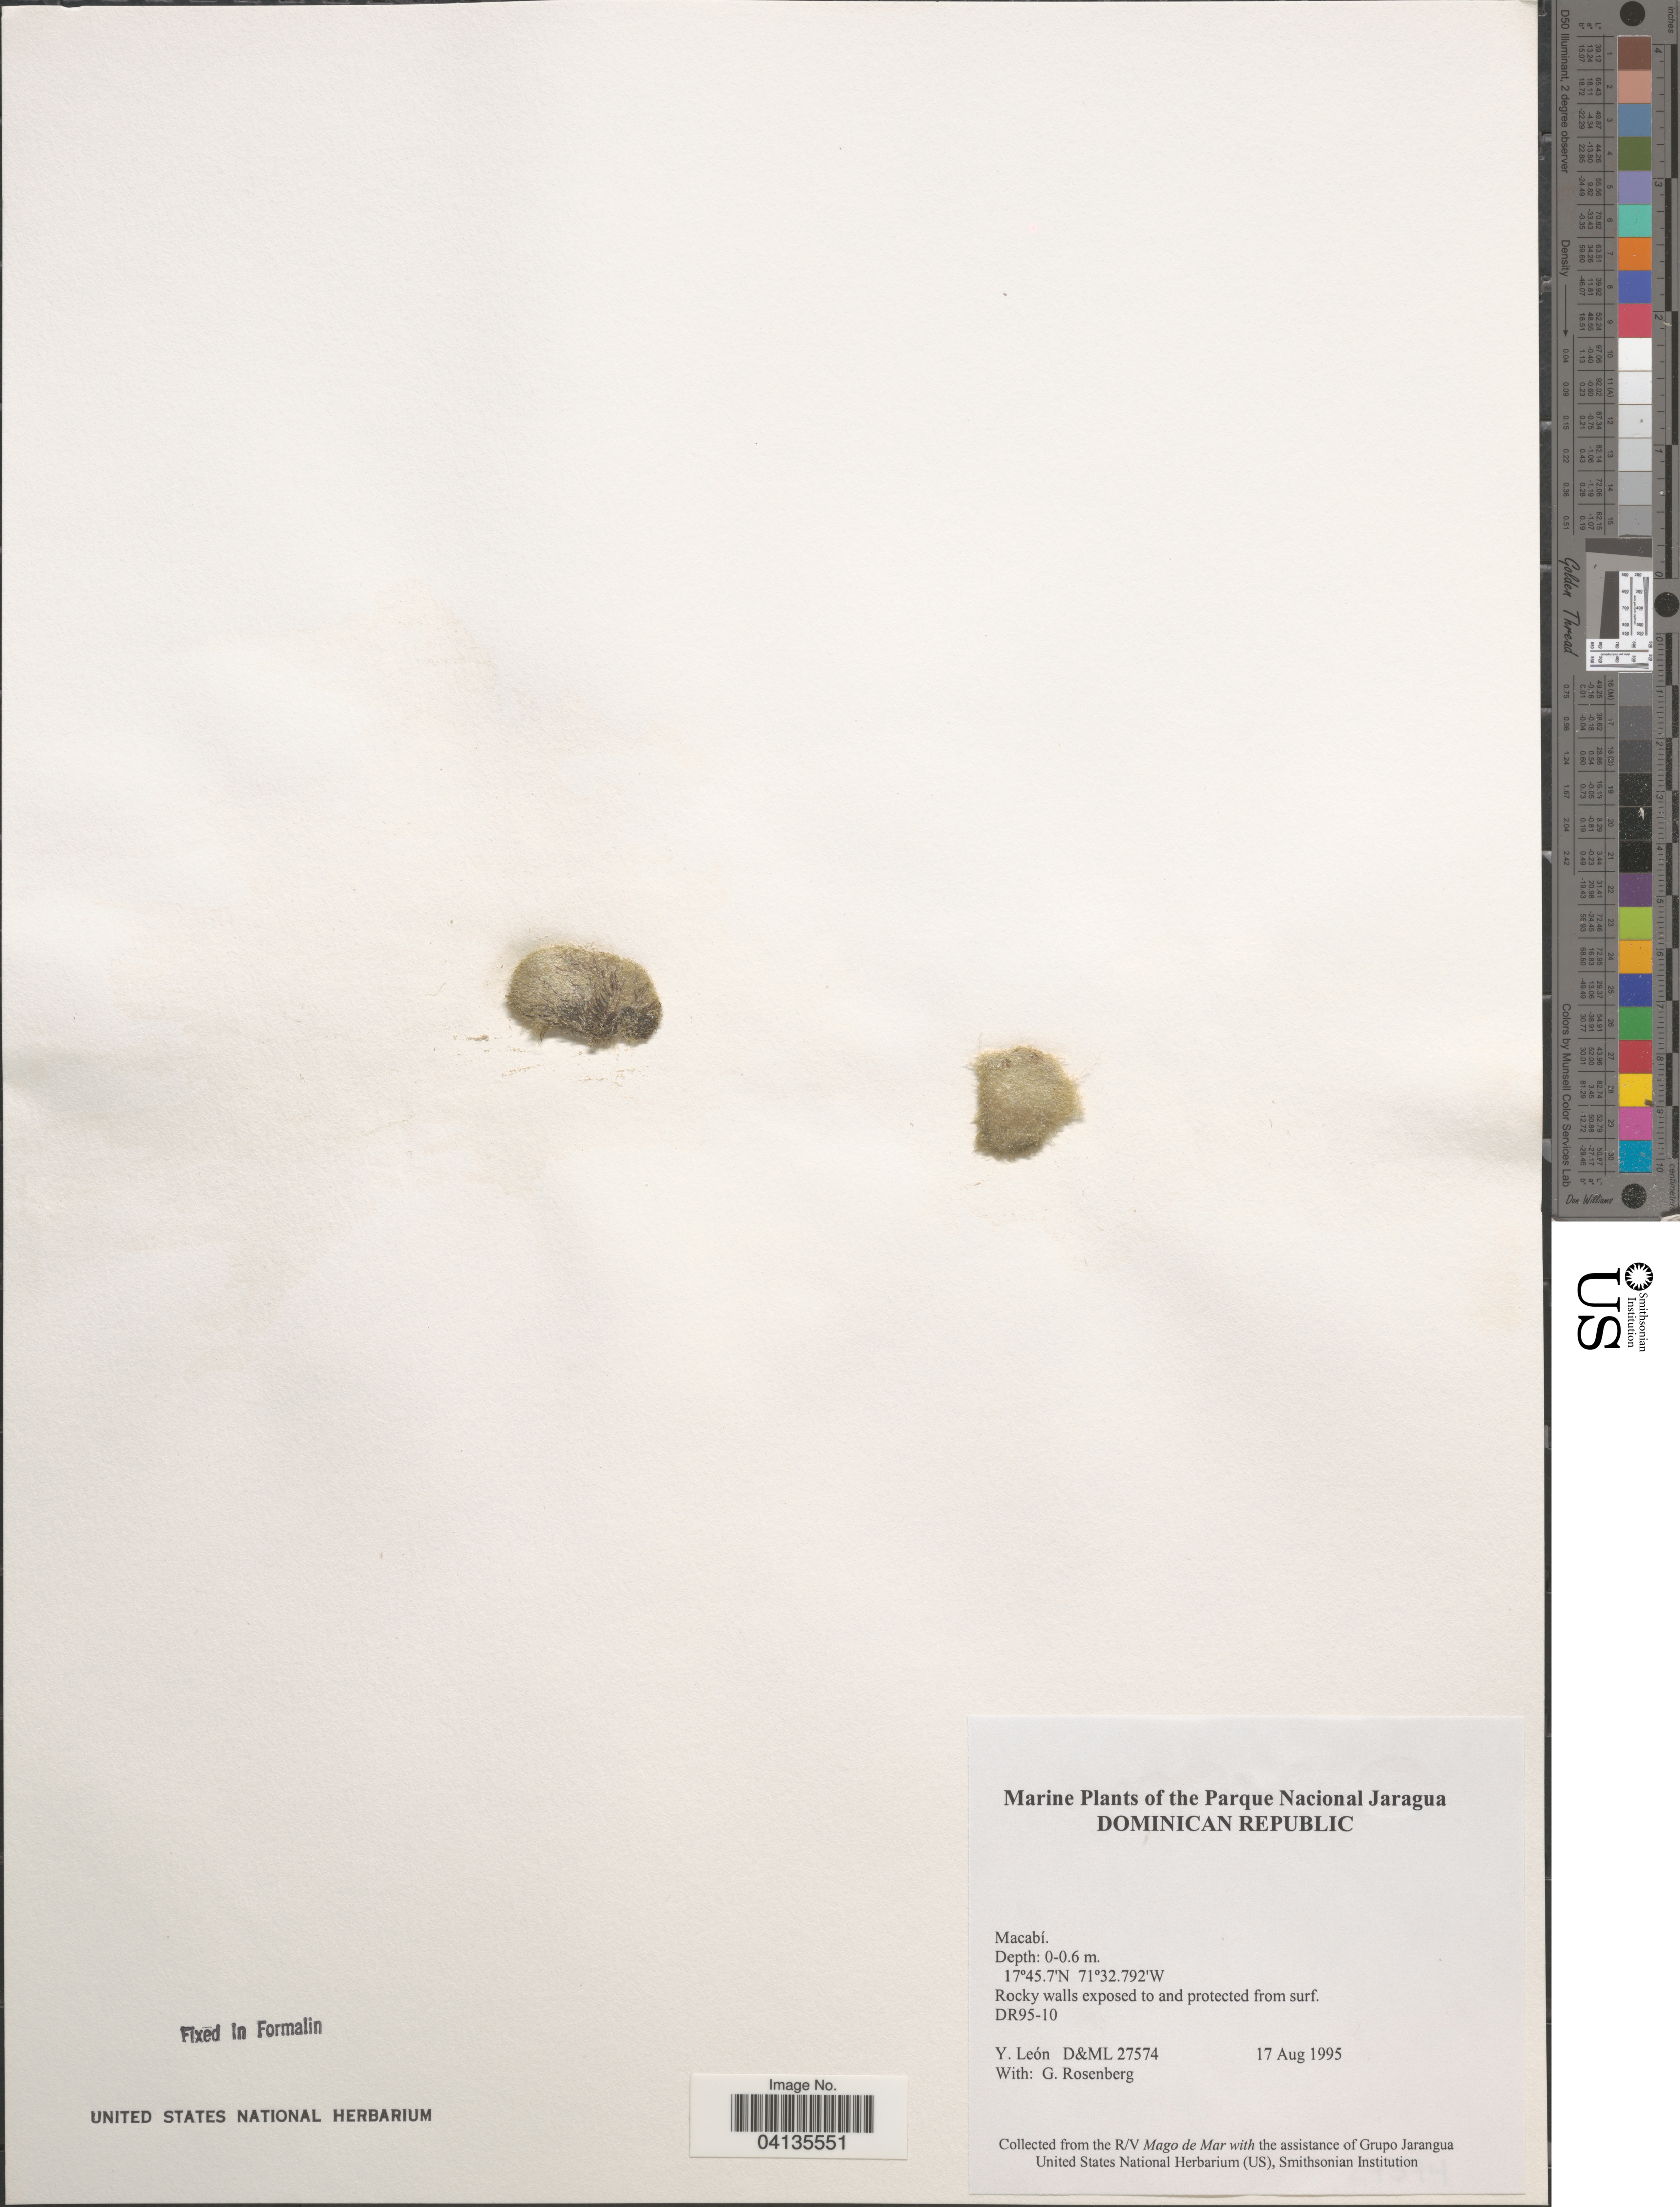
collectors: Y. León & G. Rosenberg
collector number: D&ML27574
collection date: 1995-08-17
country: Dominican Republic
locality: Macabí. DR95-10.